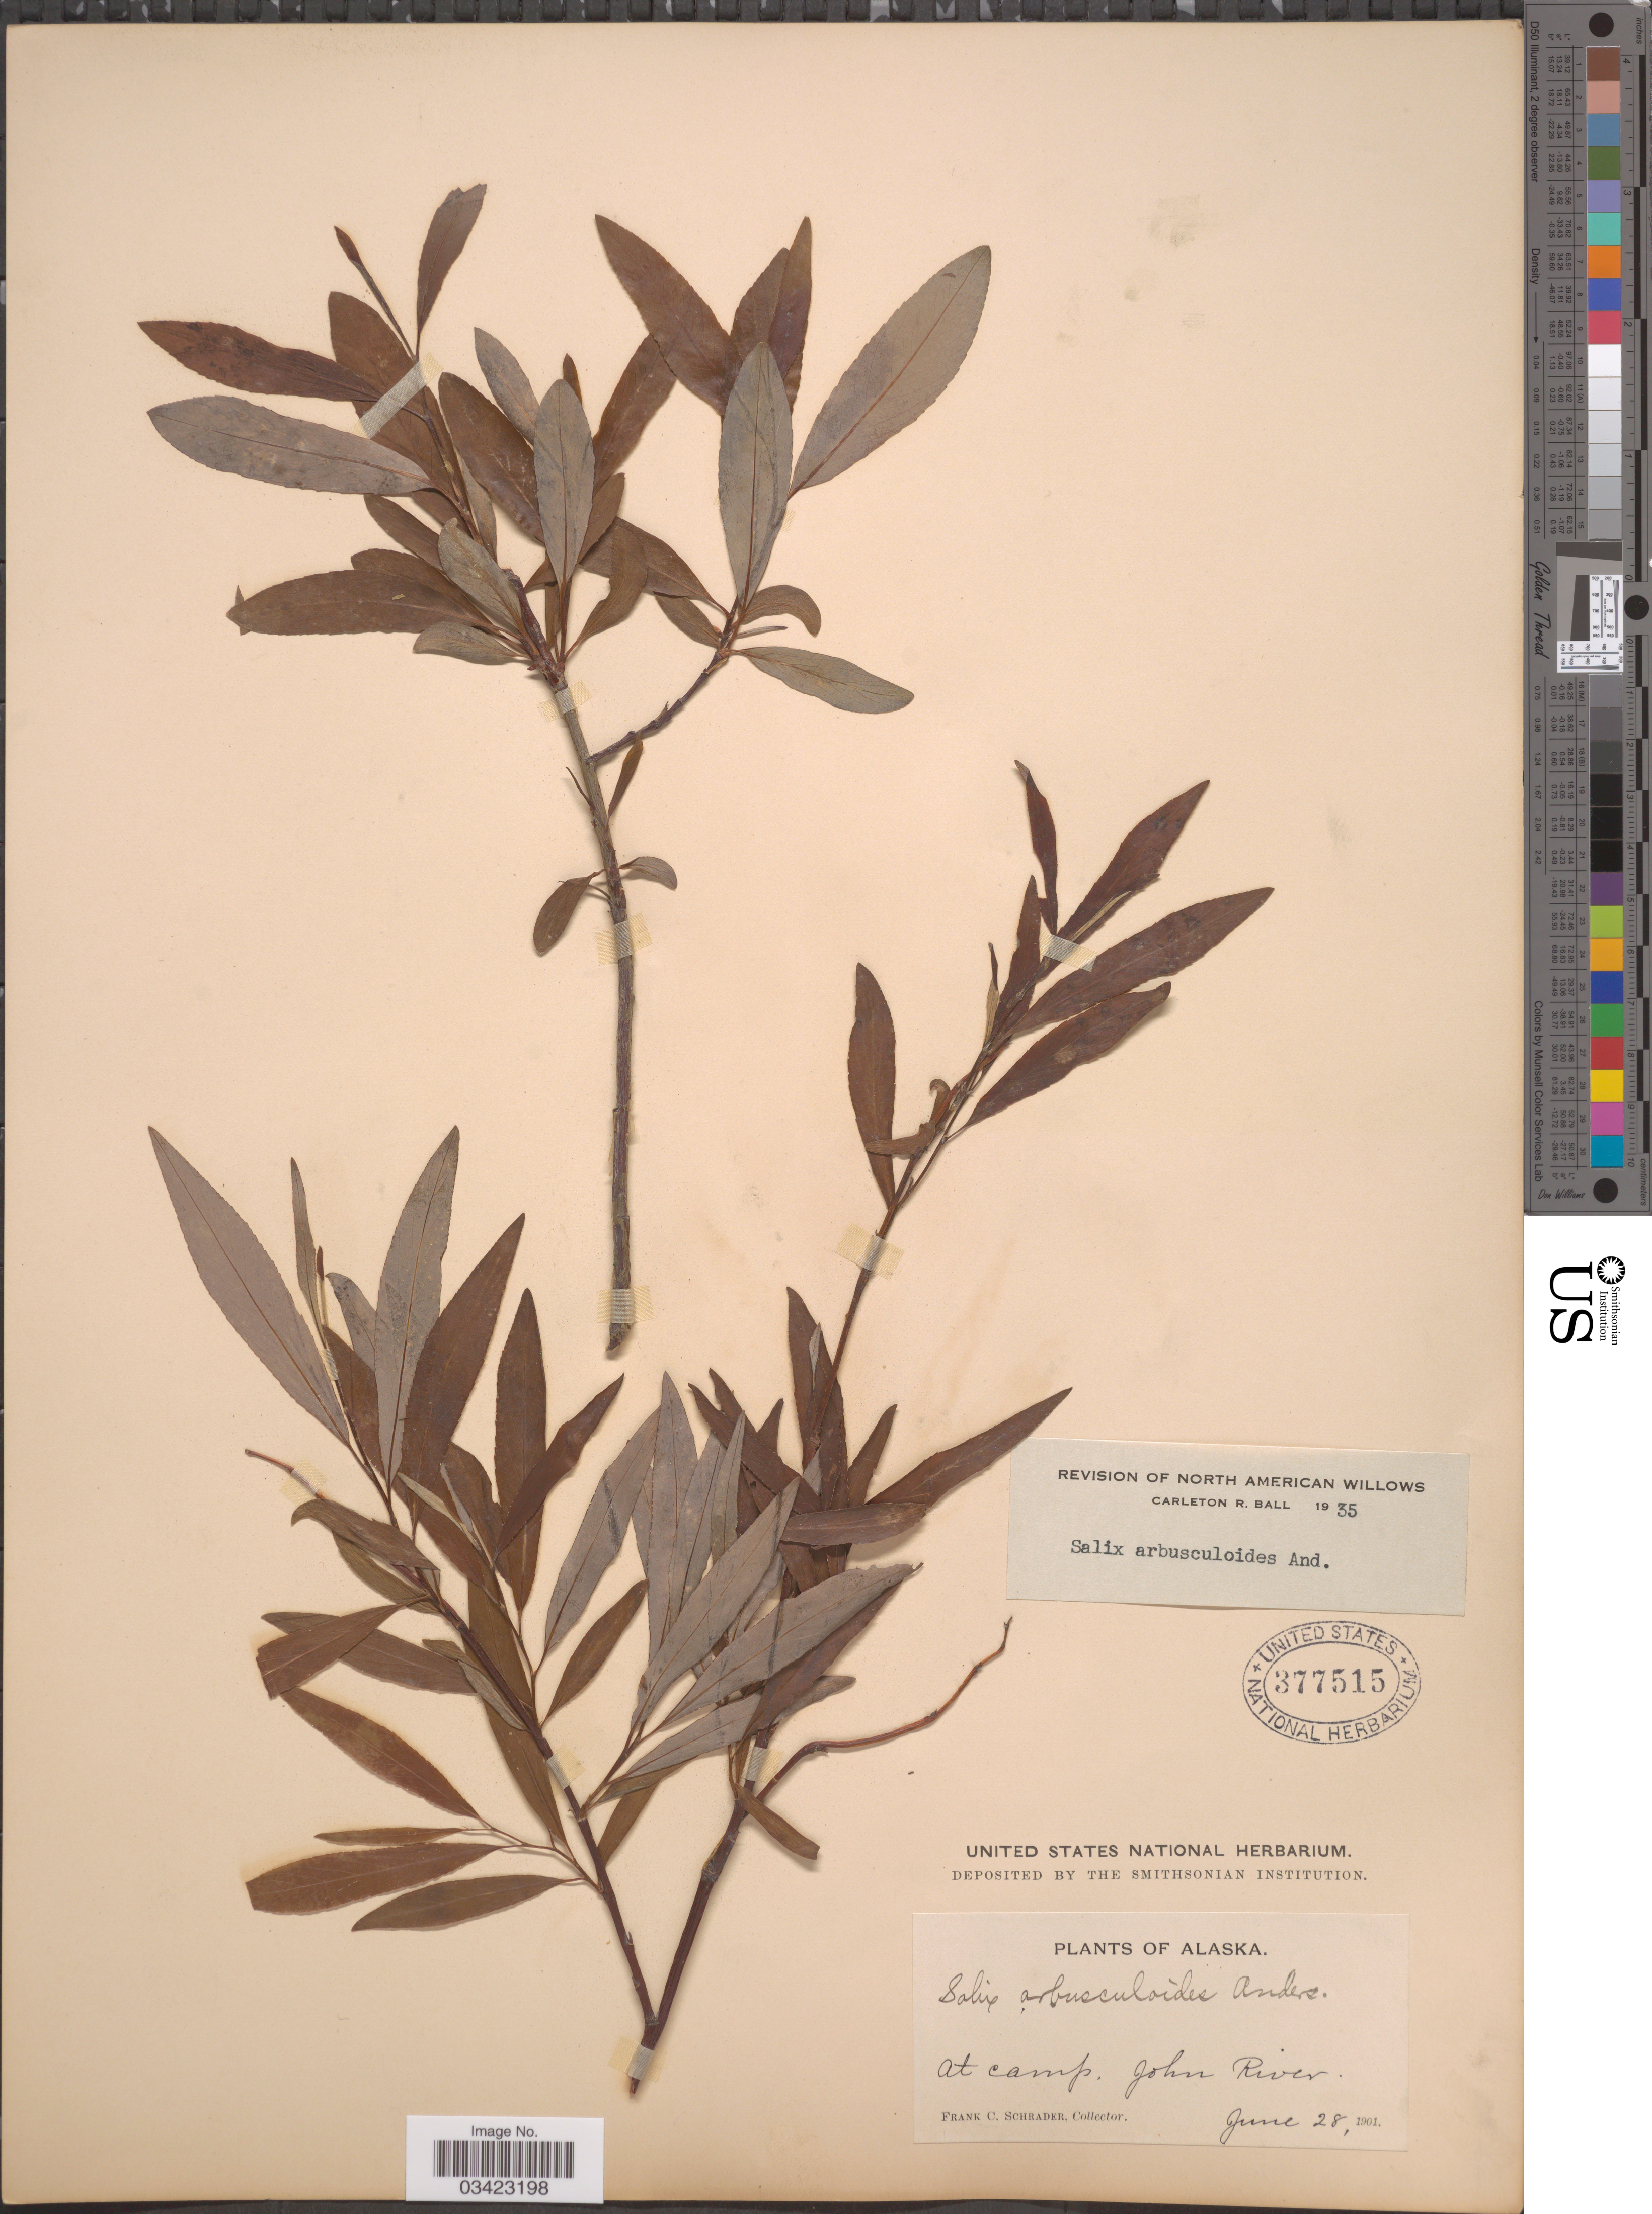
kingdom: Plantae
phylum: Tracheophyta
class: Magnoliopsida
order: Malpighiales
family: Salicaceae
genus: Salix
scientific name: Salix arbusculoides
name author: Andersson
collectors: F. C. Schrader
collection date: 1901-06-28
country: United States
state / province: Alaska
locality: At camp. John River.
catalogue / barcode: US 377515